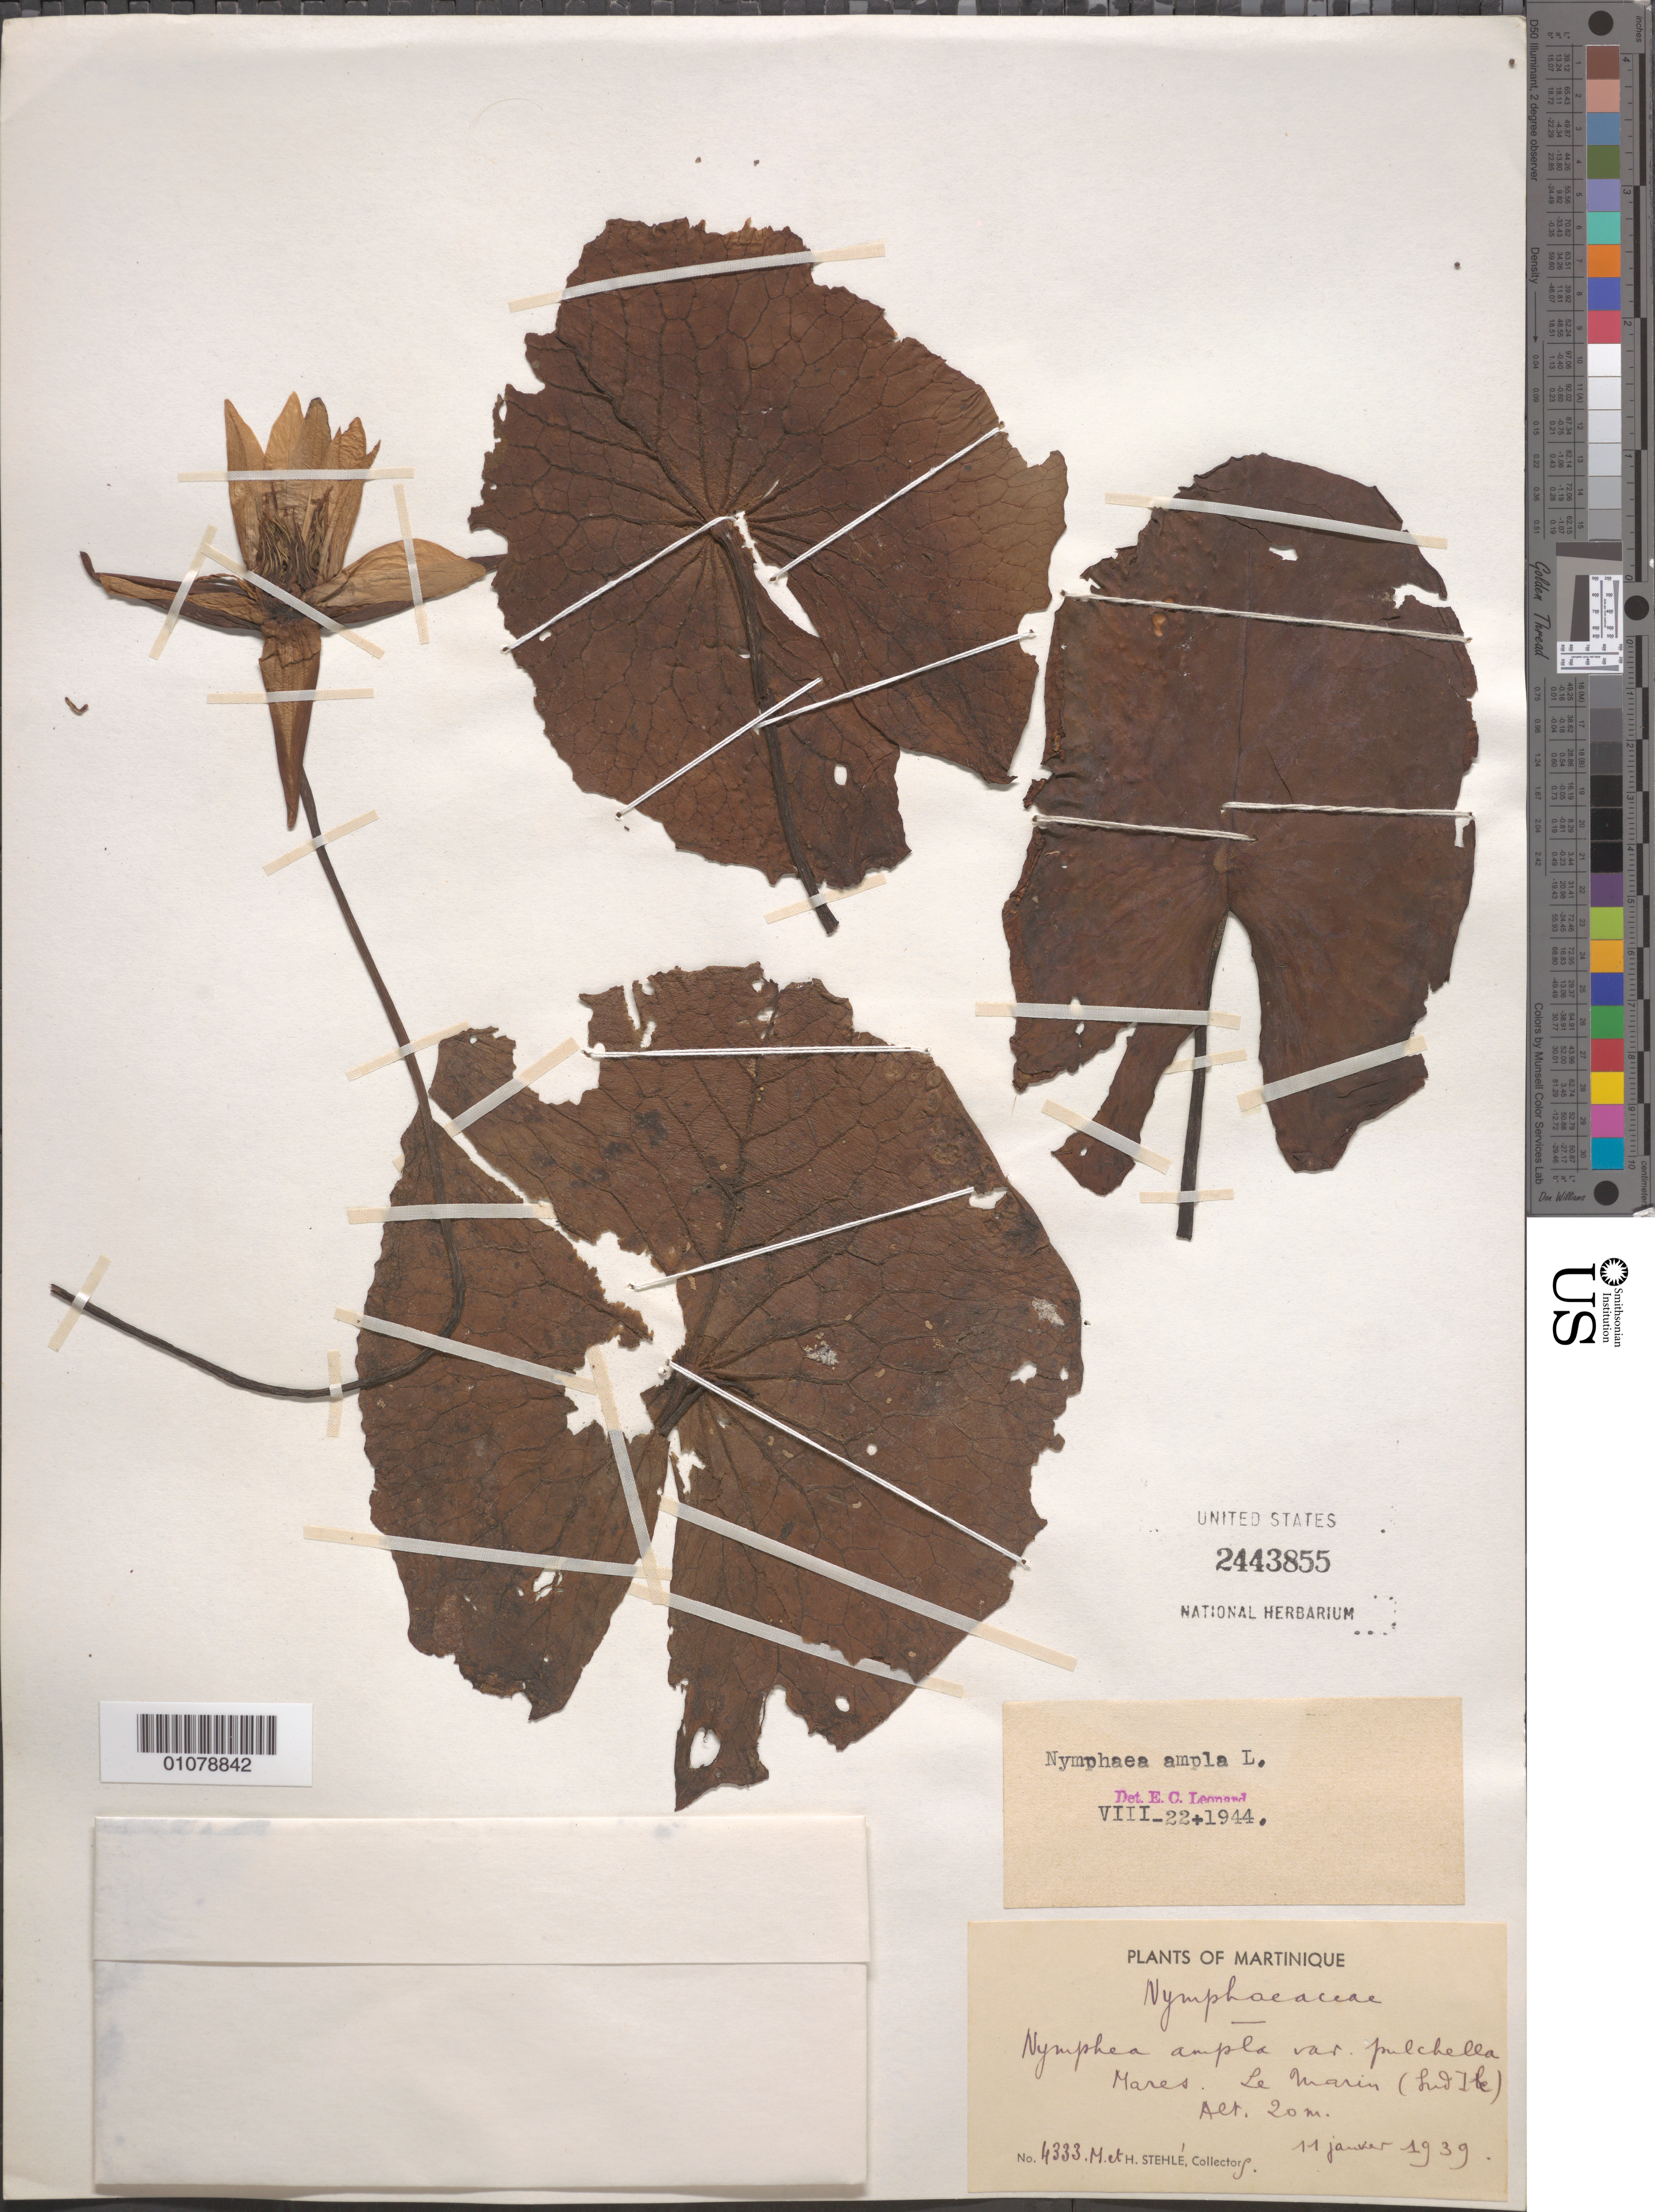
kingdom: Plantae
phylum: Tracheophyta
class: Magnoliopsida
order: Nymphaeales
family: Nymphaeaceae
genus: Nymphaea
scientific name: Nymphaea ampla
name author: (Salisb.) DC.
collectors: H. Stehlé & M. Stehlé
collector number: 4333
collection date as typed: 11 Jan 1939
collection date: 1939-01-11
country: Martinique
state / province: Le Marin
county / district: Sainte-Anne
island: Martinique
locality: Le Marin (Sud Ile)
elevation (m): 20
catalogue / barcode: US 2443855